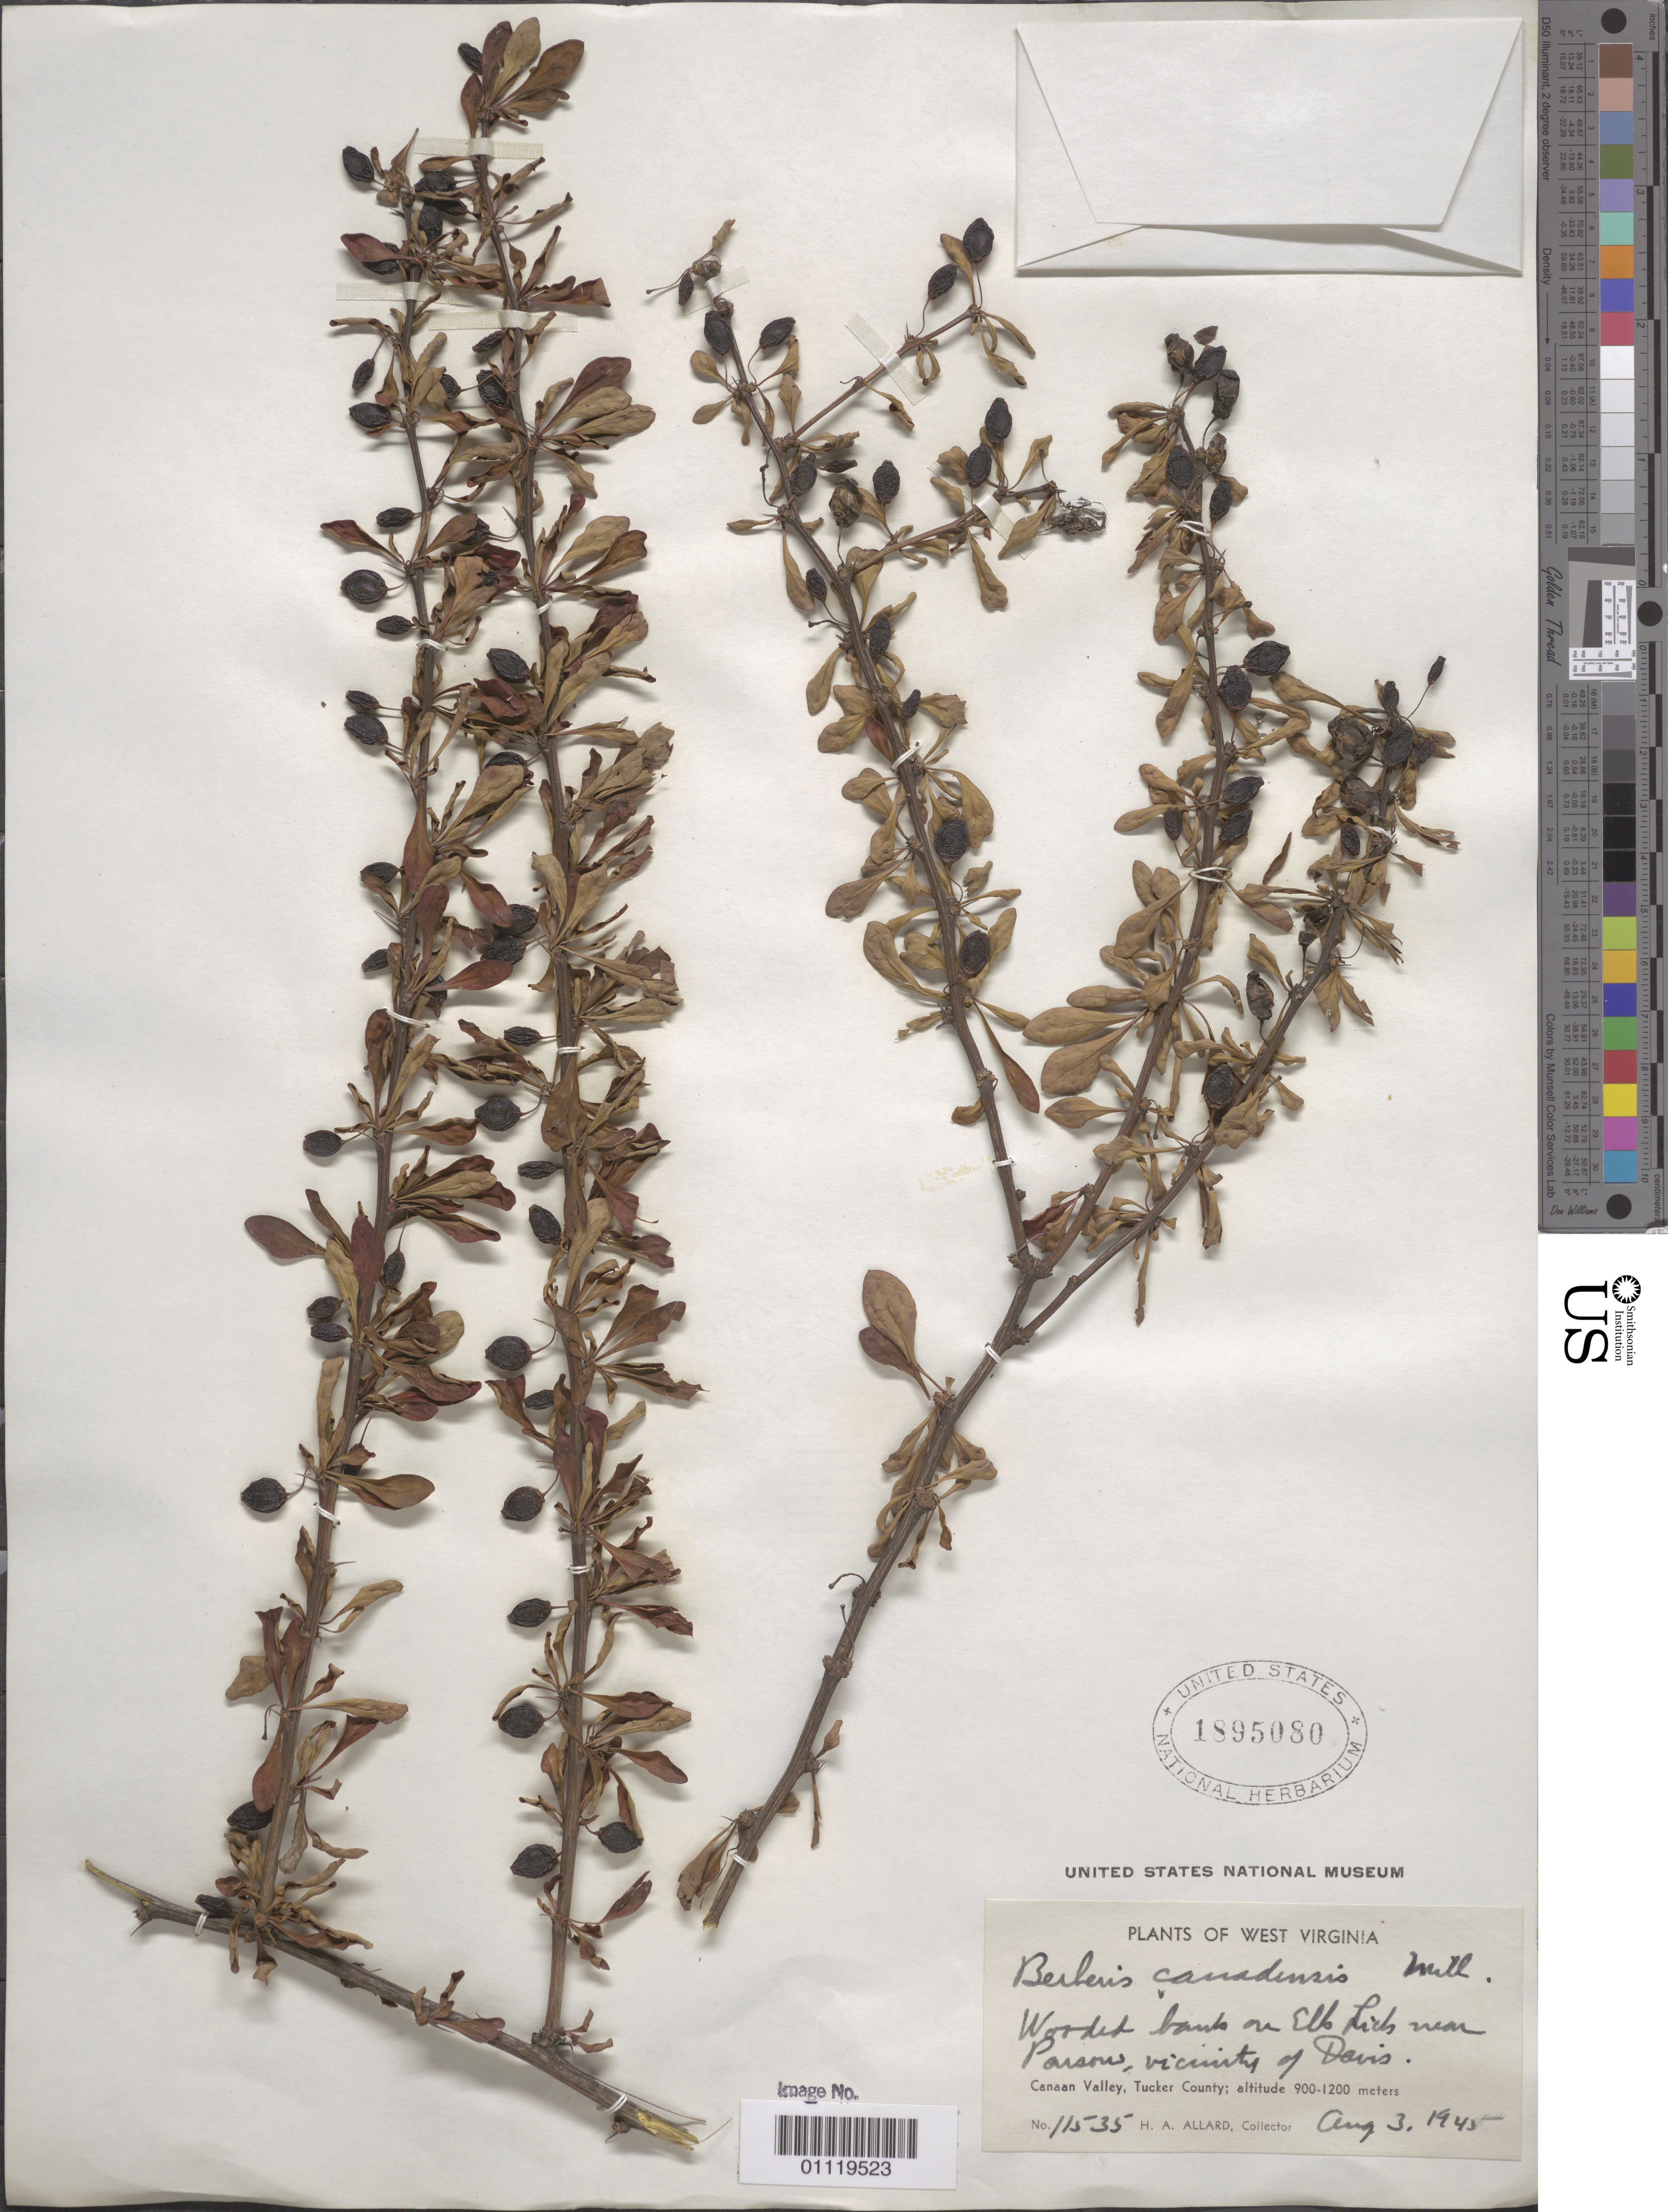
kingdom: Plantae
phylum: Tracheophyta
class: Magnoliopsida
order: Ranunculales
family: Berberidaceae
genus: Berberis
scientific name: Berberis canadensis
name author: Mill.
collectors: H. A. Allard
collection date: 1945-08-03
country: United States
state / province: West Virginia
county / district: Tucker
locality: Canaan Valley, vicinity of Davis city, on wooded banks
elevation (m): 900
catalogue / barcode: US 1895080